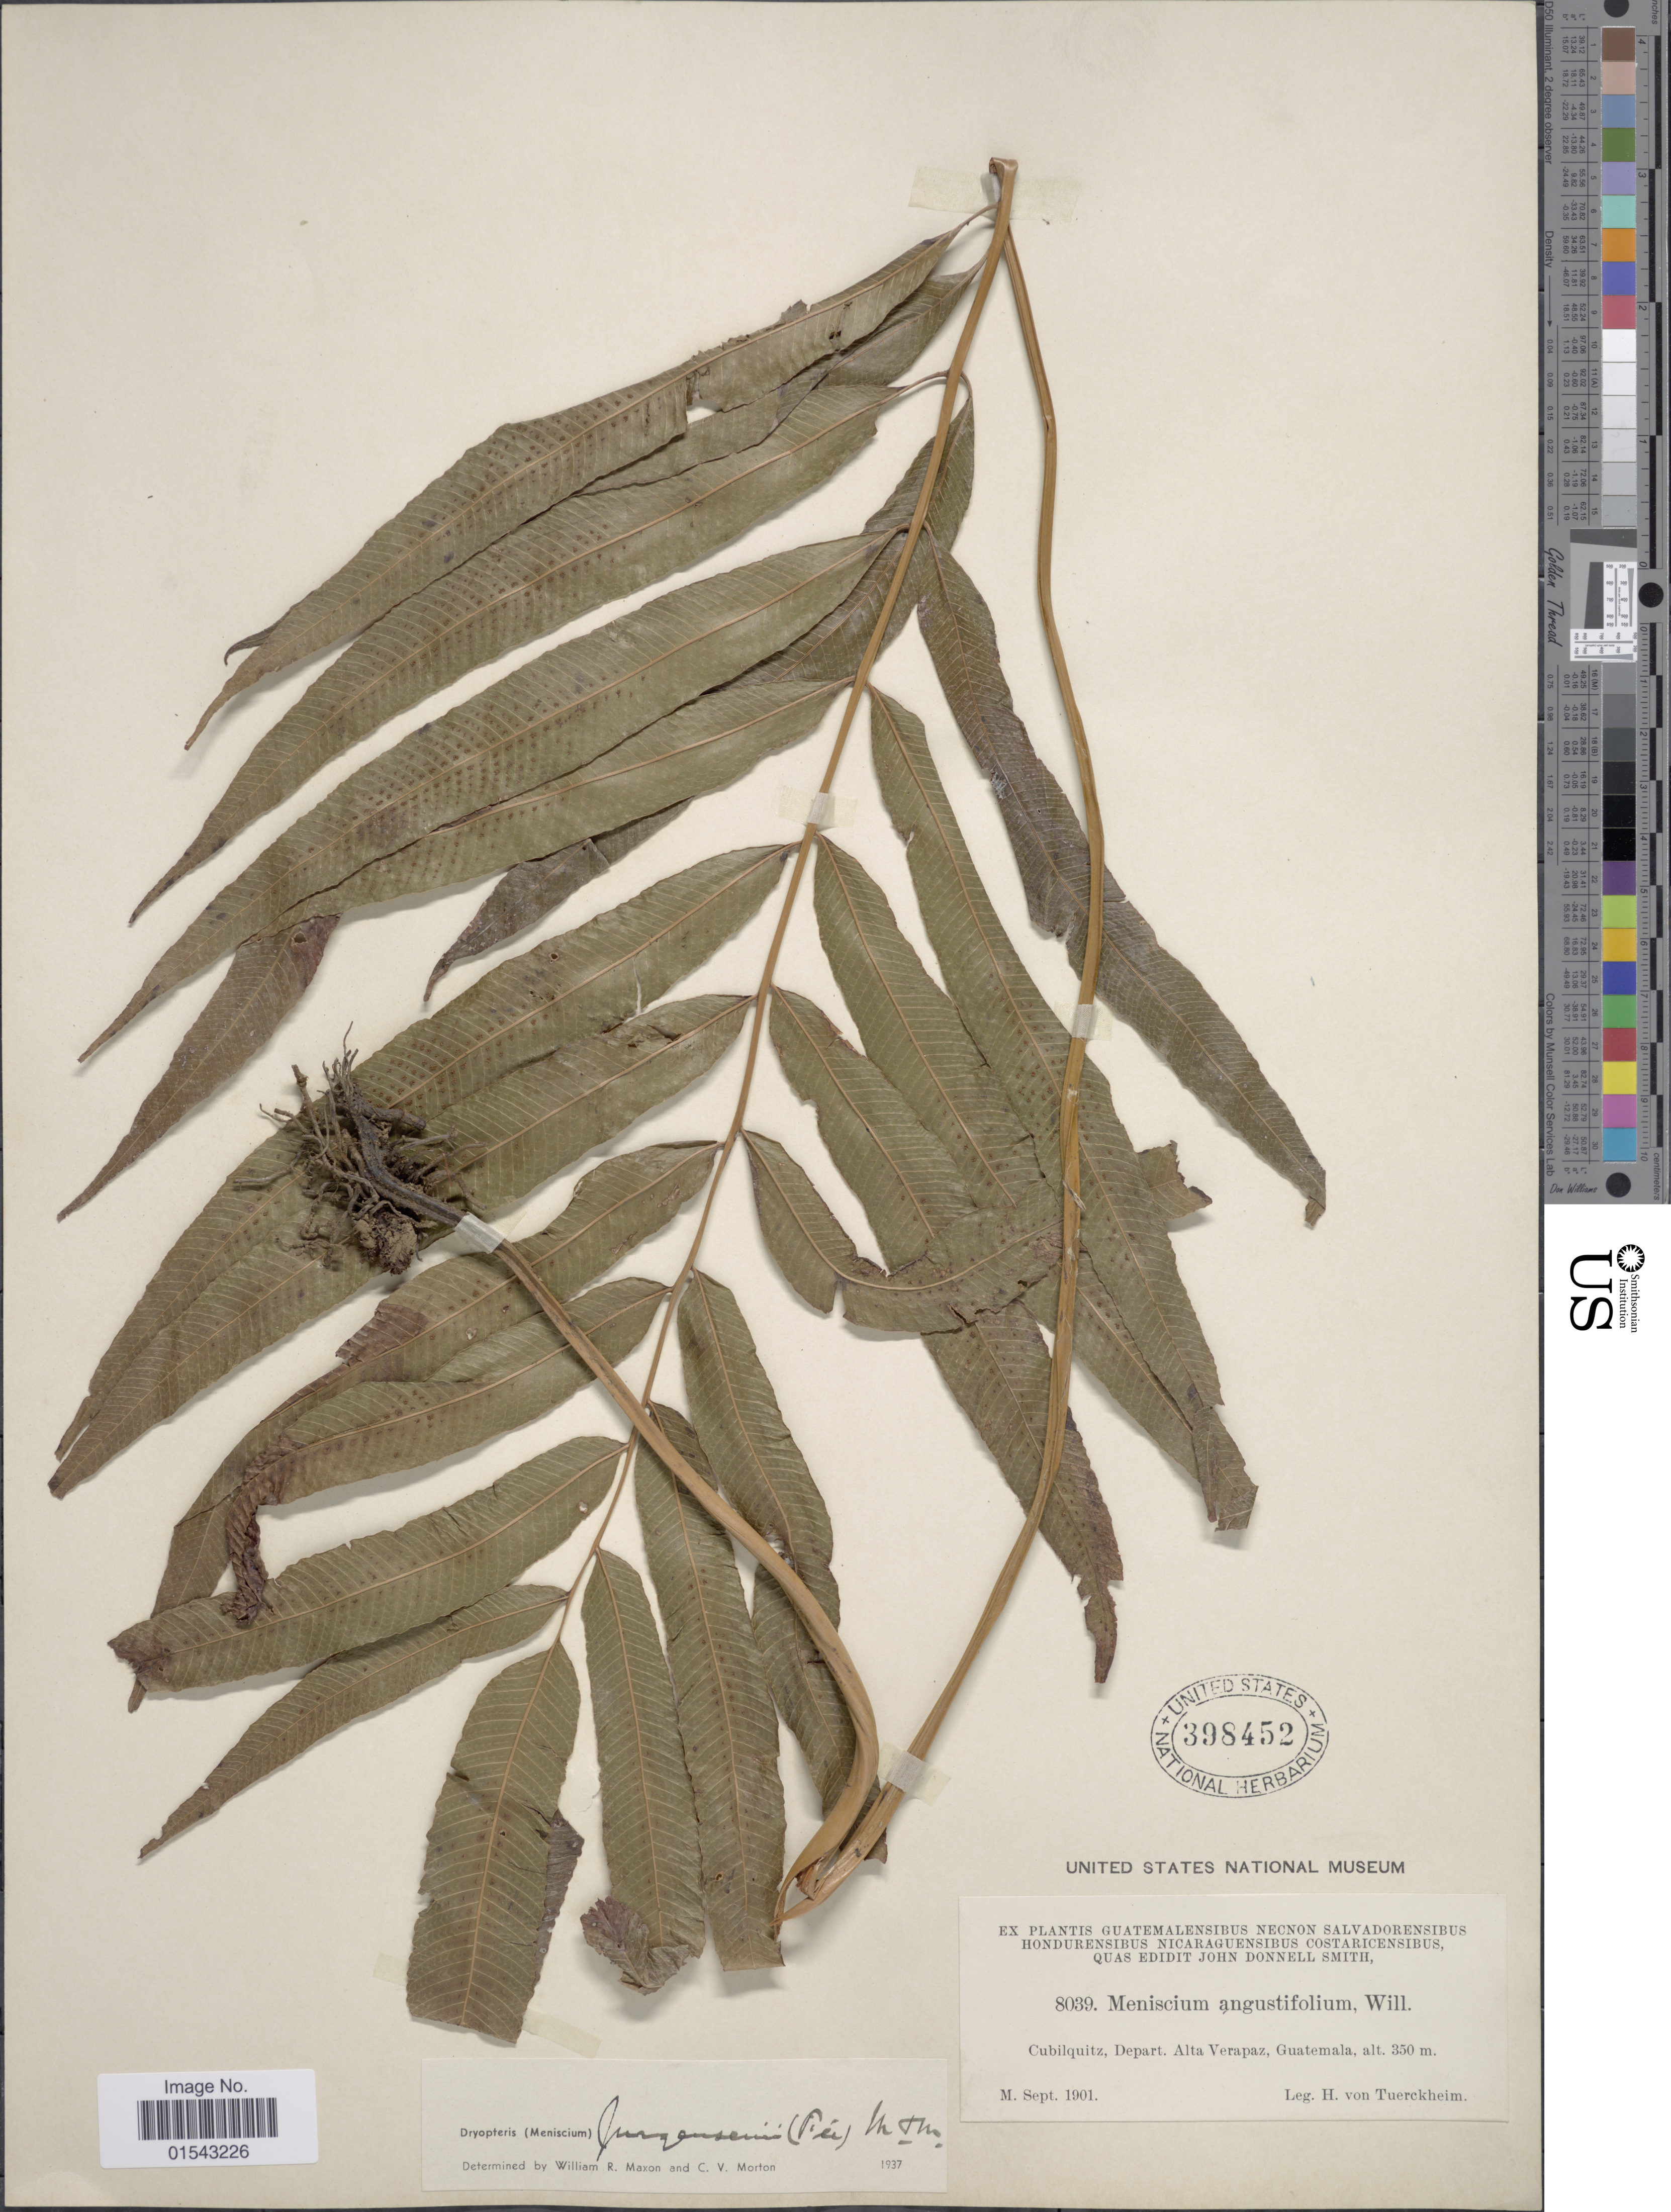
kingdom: Plantae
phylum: Tracheophyta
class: Polypodiopsida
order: Polypodiales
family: Thelypteridaceae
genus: Meniscium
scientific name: Meniscium falcatum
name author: Liebm.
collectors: H. von Tuerckheim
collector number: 8039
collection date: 1901-09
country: Guatemala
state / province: Alta Verapaz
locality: Cubilquitz, Depart. Alta Verapaz, Guatemala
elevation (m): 350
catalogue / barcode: US 398452